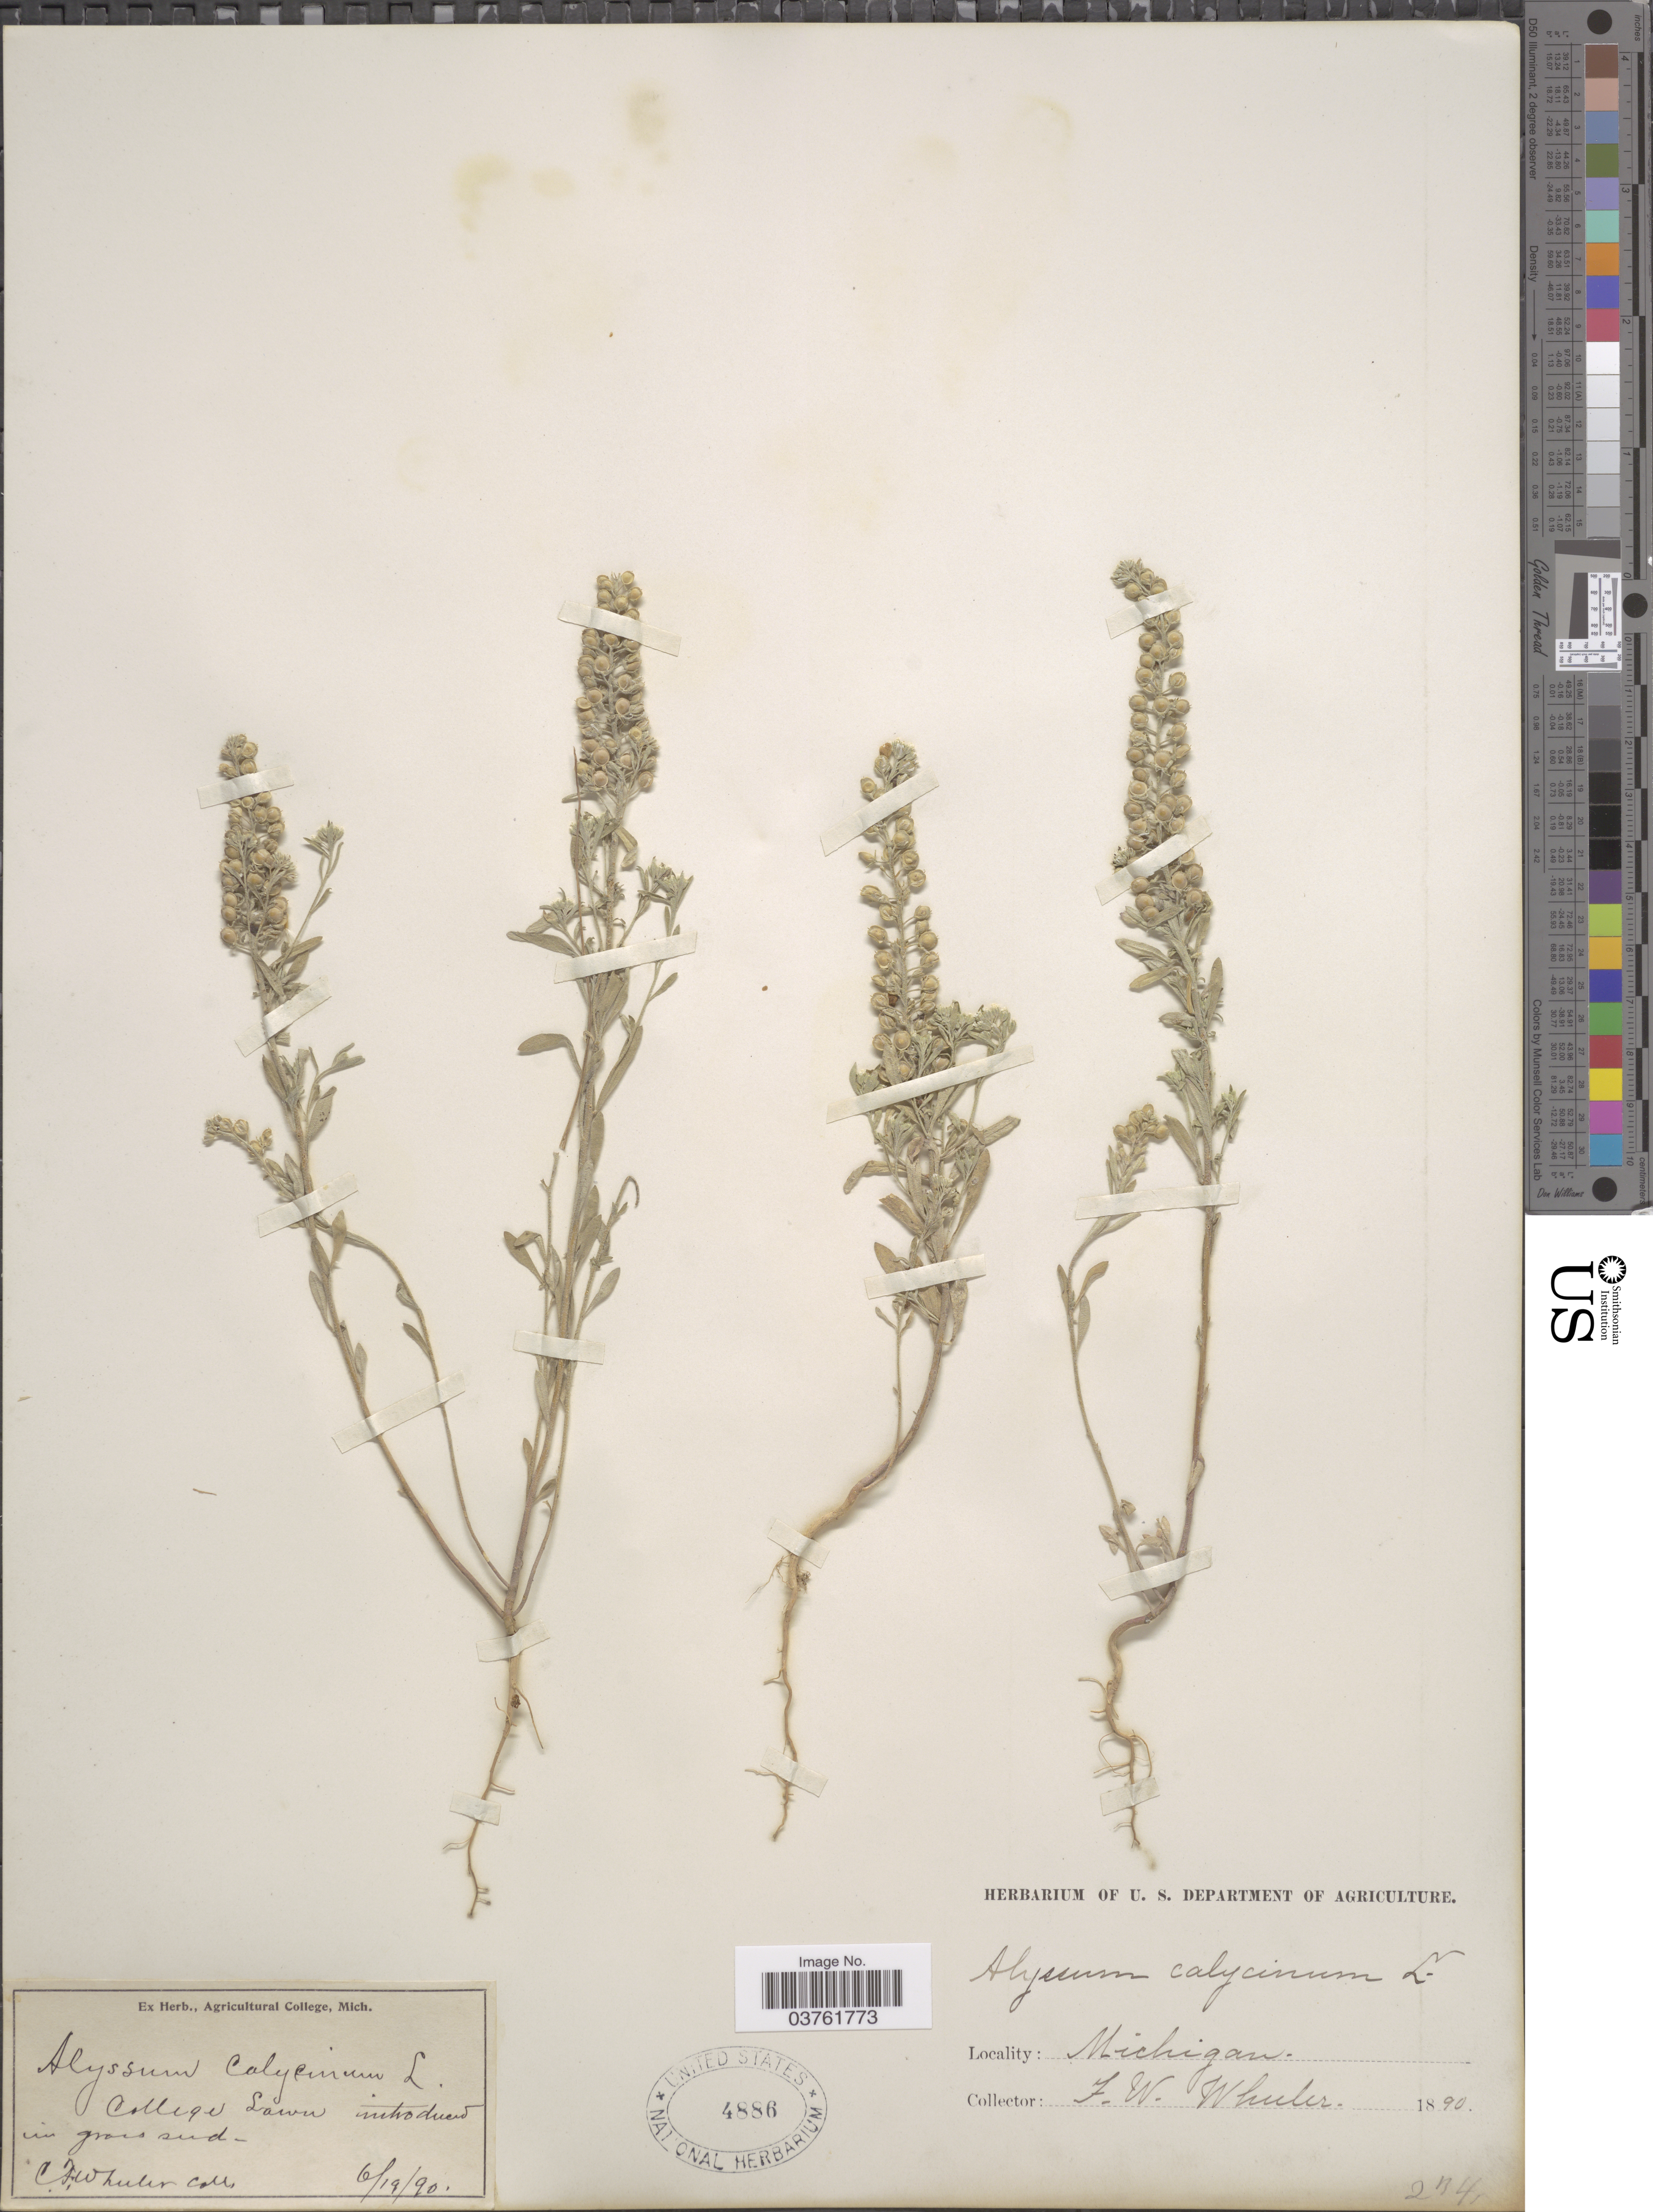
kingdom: Plantae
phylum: Tracheophyta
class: Magnoliopsida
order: Brassicales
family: Brassicaceae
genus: Alyssum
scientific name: Alyssum alyssoides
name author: (L.) L.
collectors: C. Wheeler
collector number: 234?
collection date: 1890-06-19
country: United States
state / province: Michigan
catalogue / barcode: US 4886